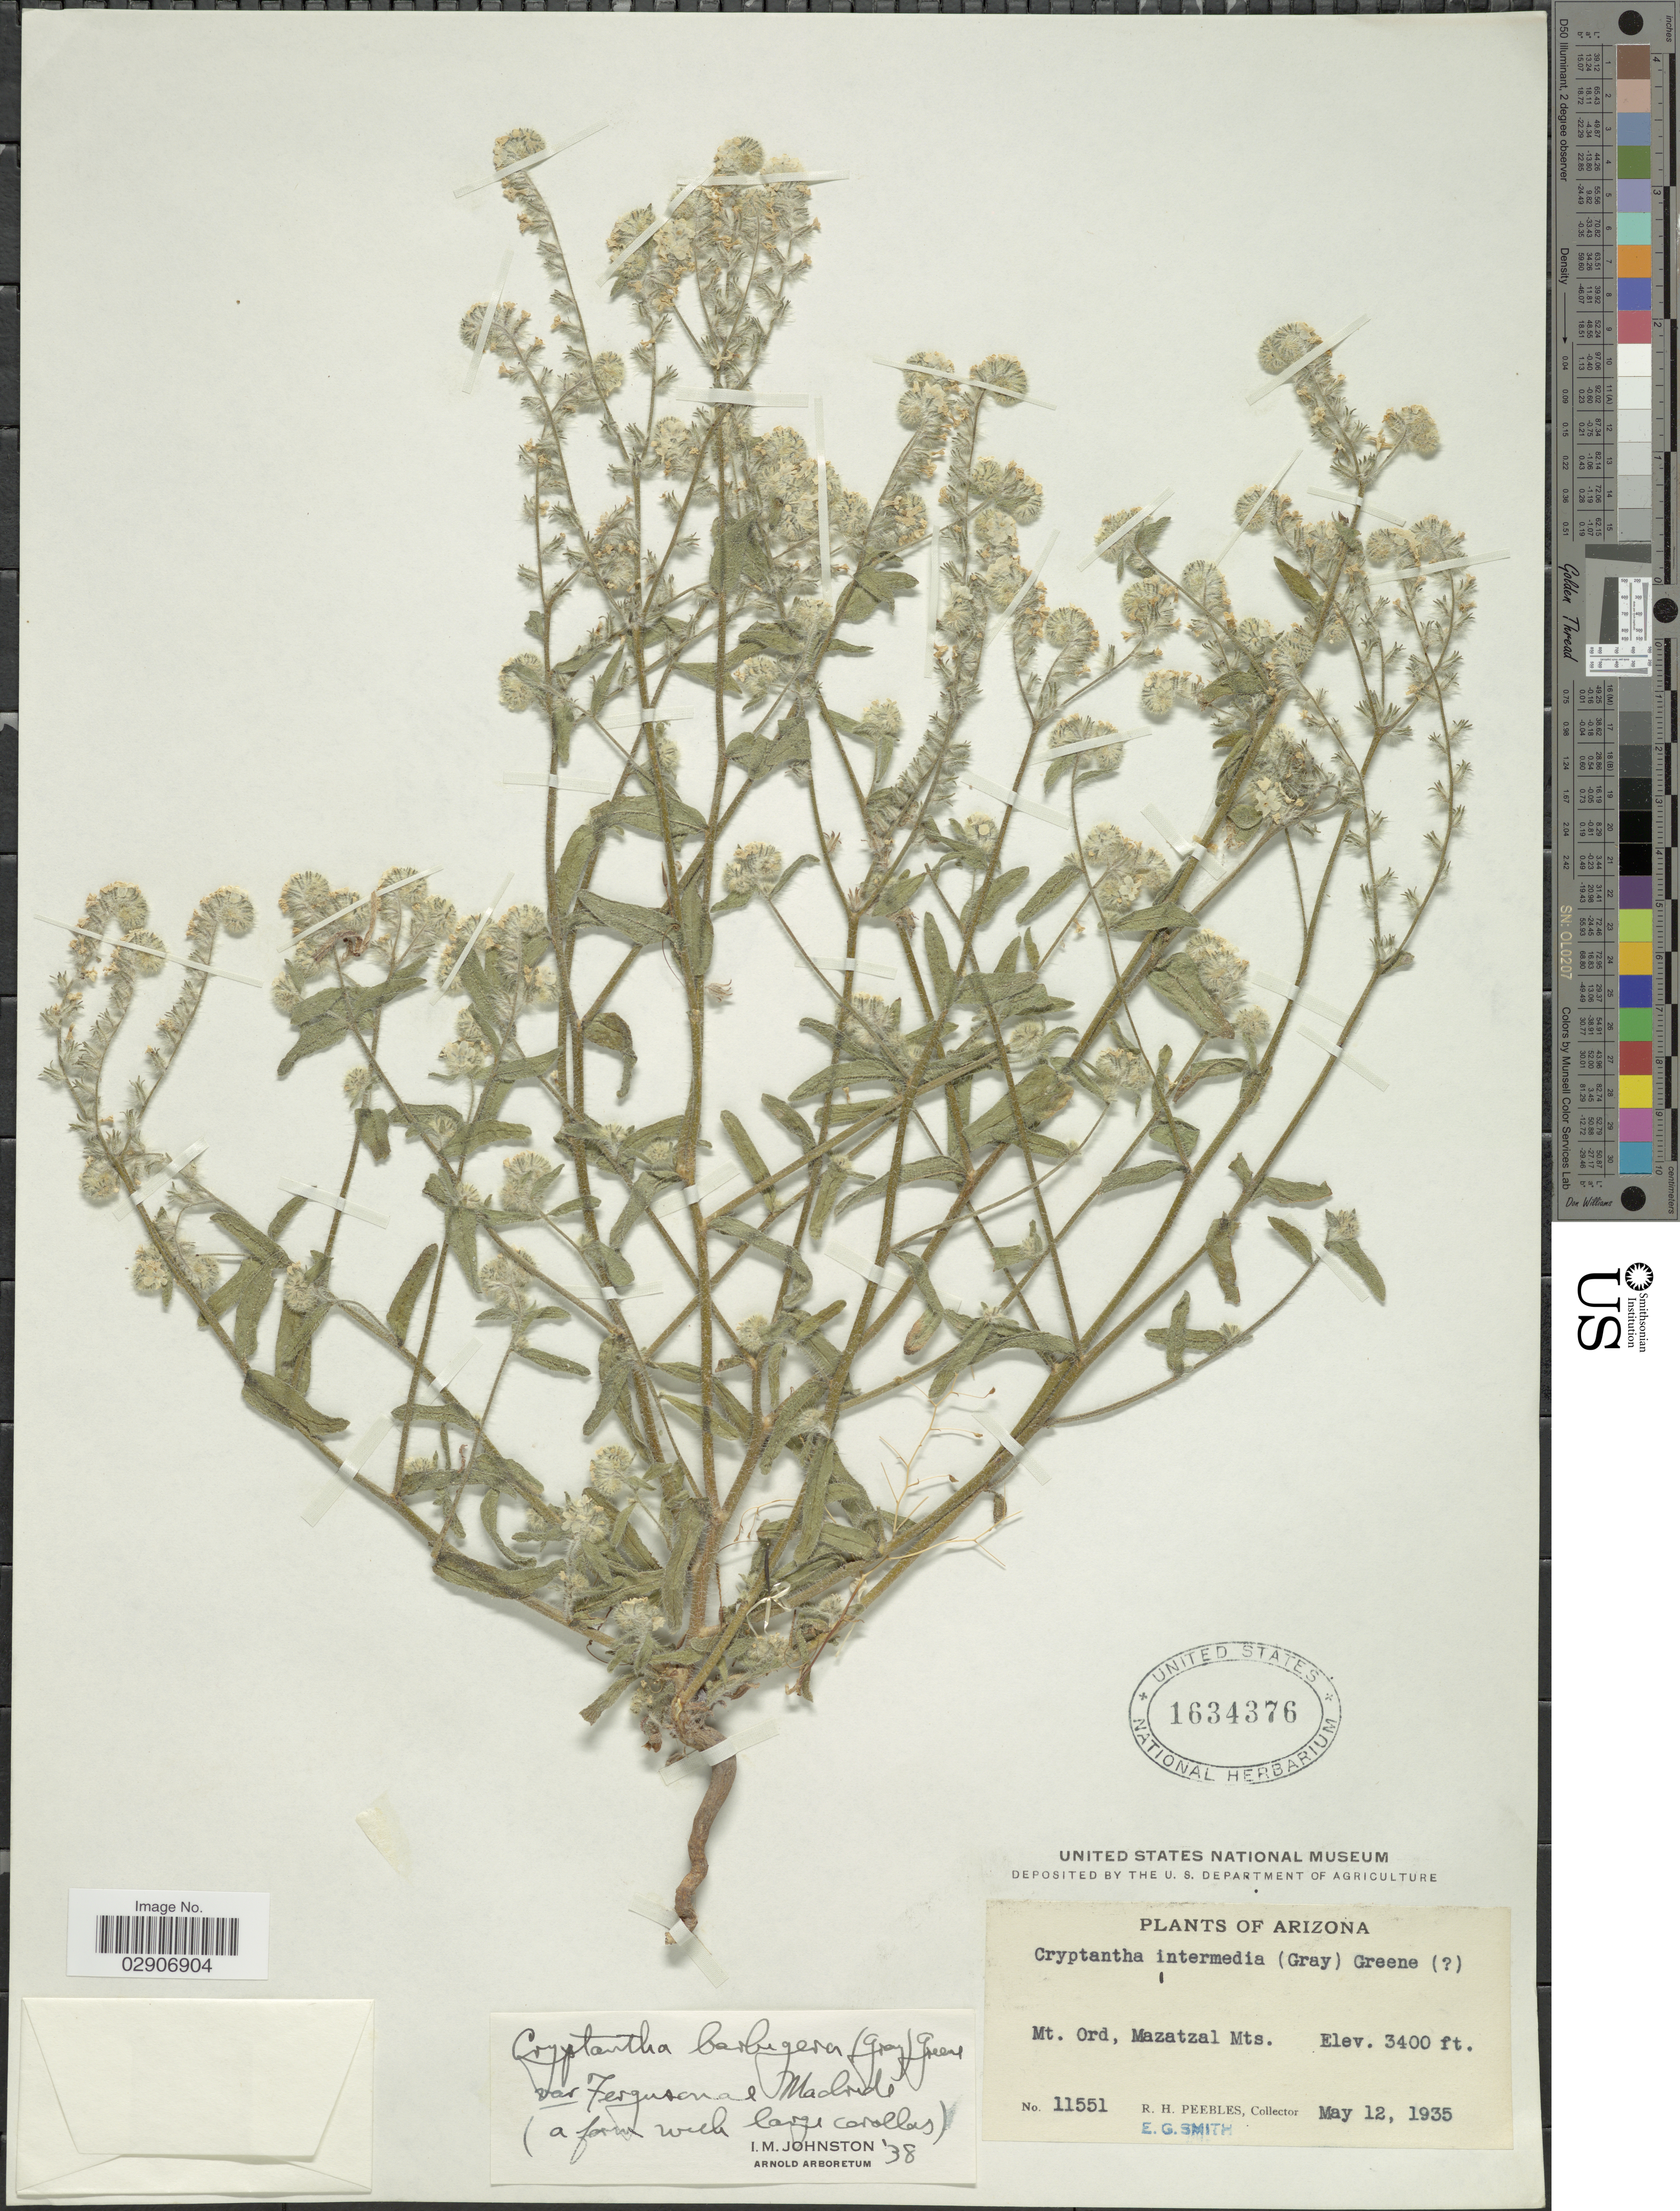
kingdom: Plantae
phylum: Tracheophyta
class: Magnoliopsida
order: Boraginales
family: Boraginaceae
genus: Cryptantha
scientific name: Cryptantha barbigera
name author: (A. Gray) Greene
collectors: R. H. Peebles & E. G. Smith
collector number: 11551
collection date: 1935-05-12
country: United States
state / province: Arizona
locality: Mt. Ord, Mazatzal Mts.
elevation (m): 1036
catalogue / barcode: US 1634376